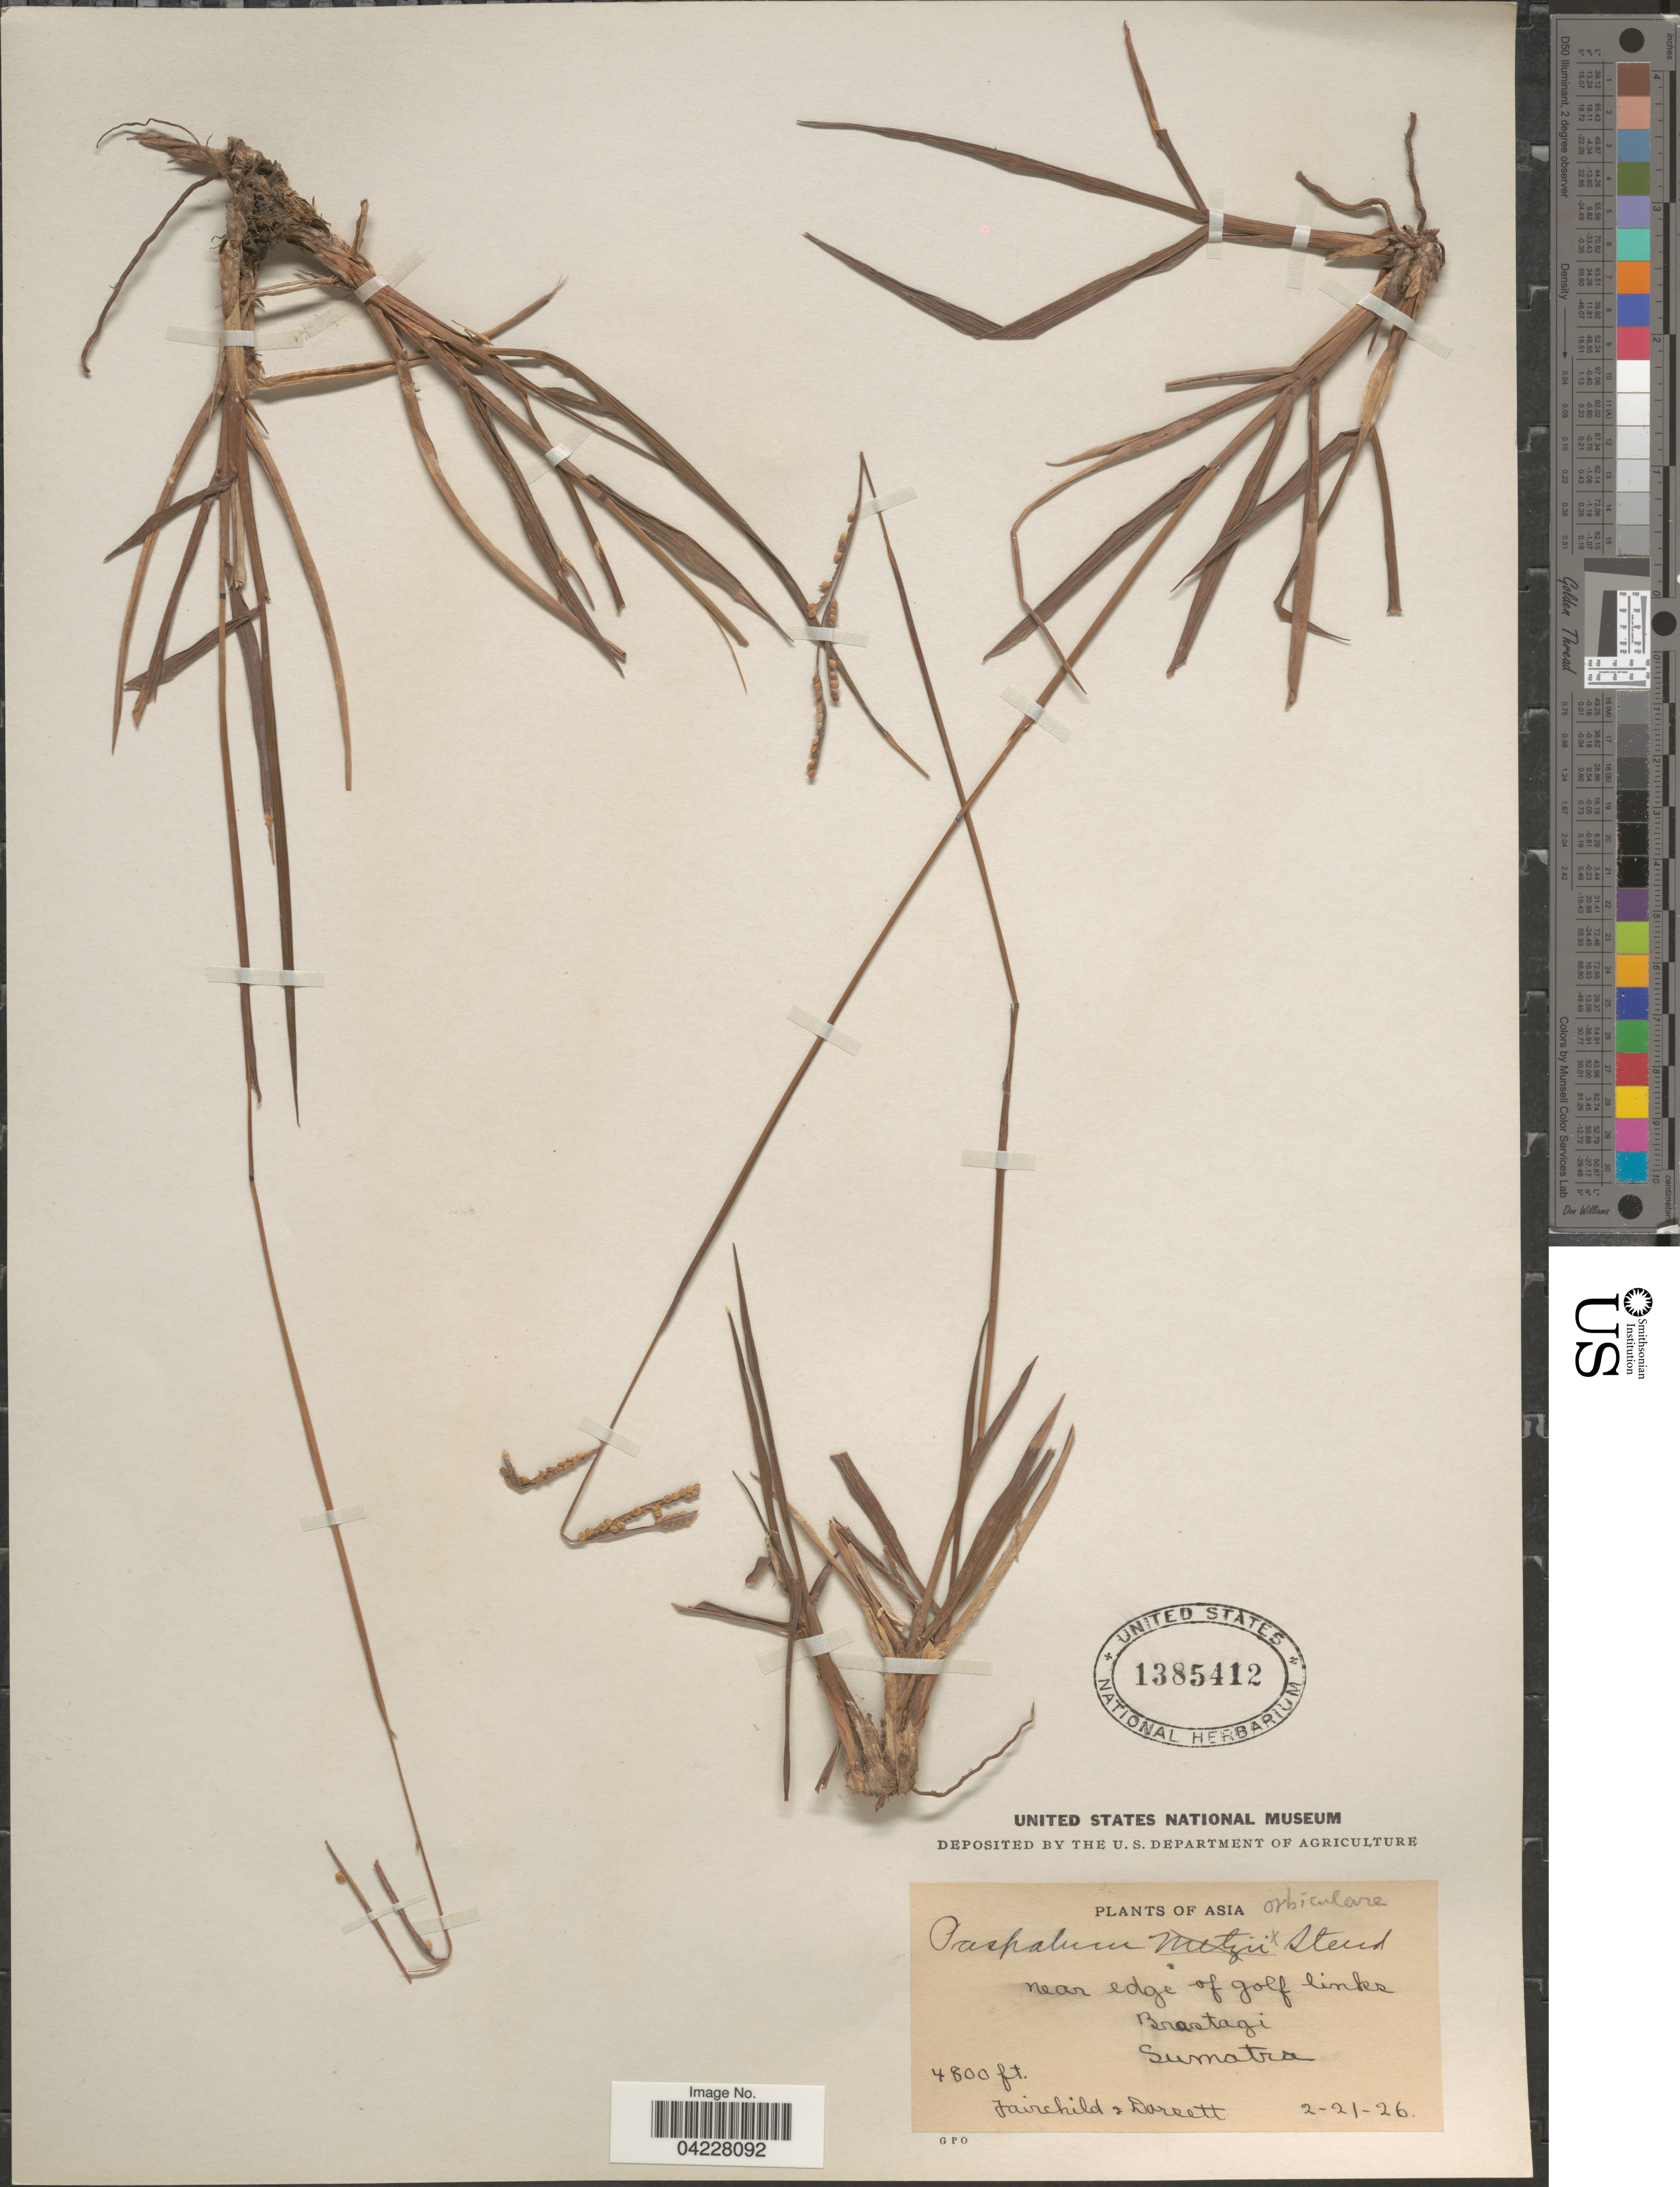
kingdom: Plantae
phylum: Tracheophyta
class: Liliopsida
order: Poales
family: Poaceae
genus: Paspalum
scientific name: Paspalum orbiculare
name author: G. Forst.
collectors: -. Fairchild & -- Dorsett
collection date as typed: Transcribed d/m/y: 21/2/26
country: Indonesia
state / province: Sumatra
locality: Near edge of golf links. Brastagi.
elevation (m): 1463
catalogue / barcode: US 1385412